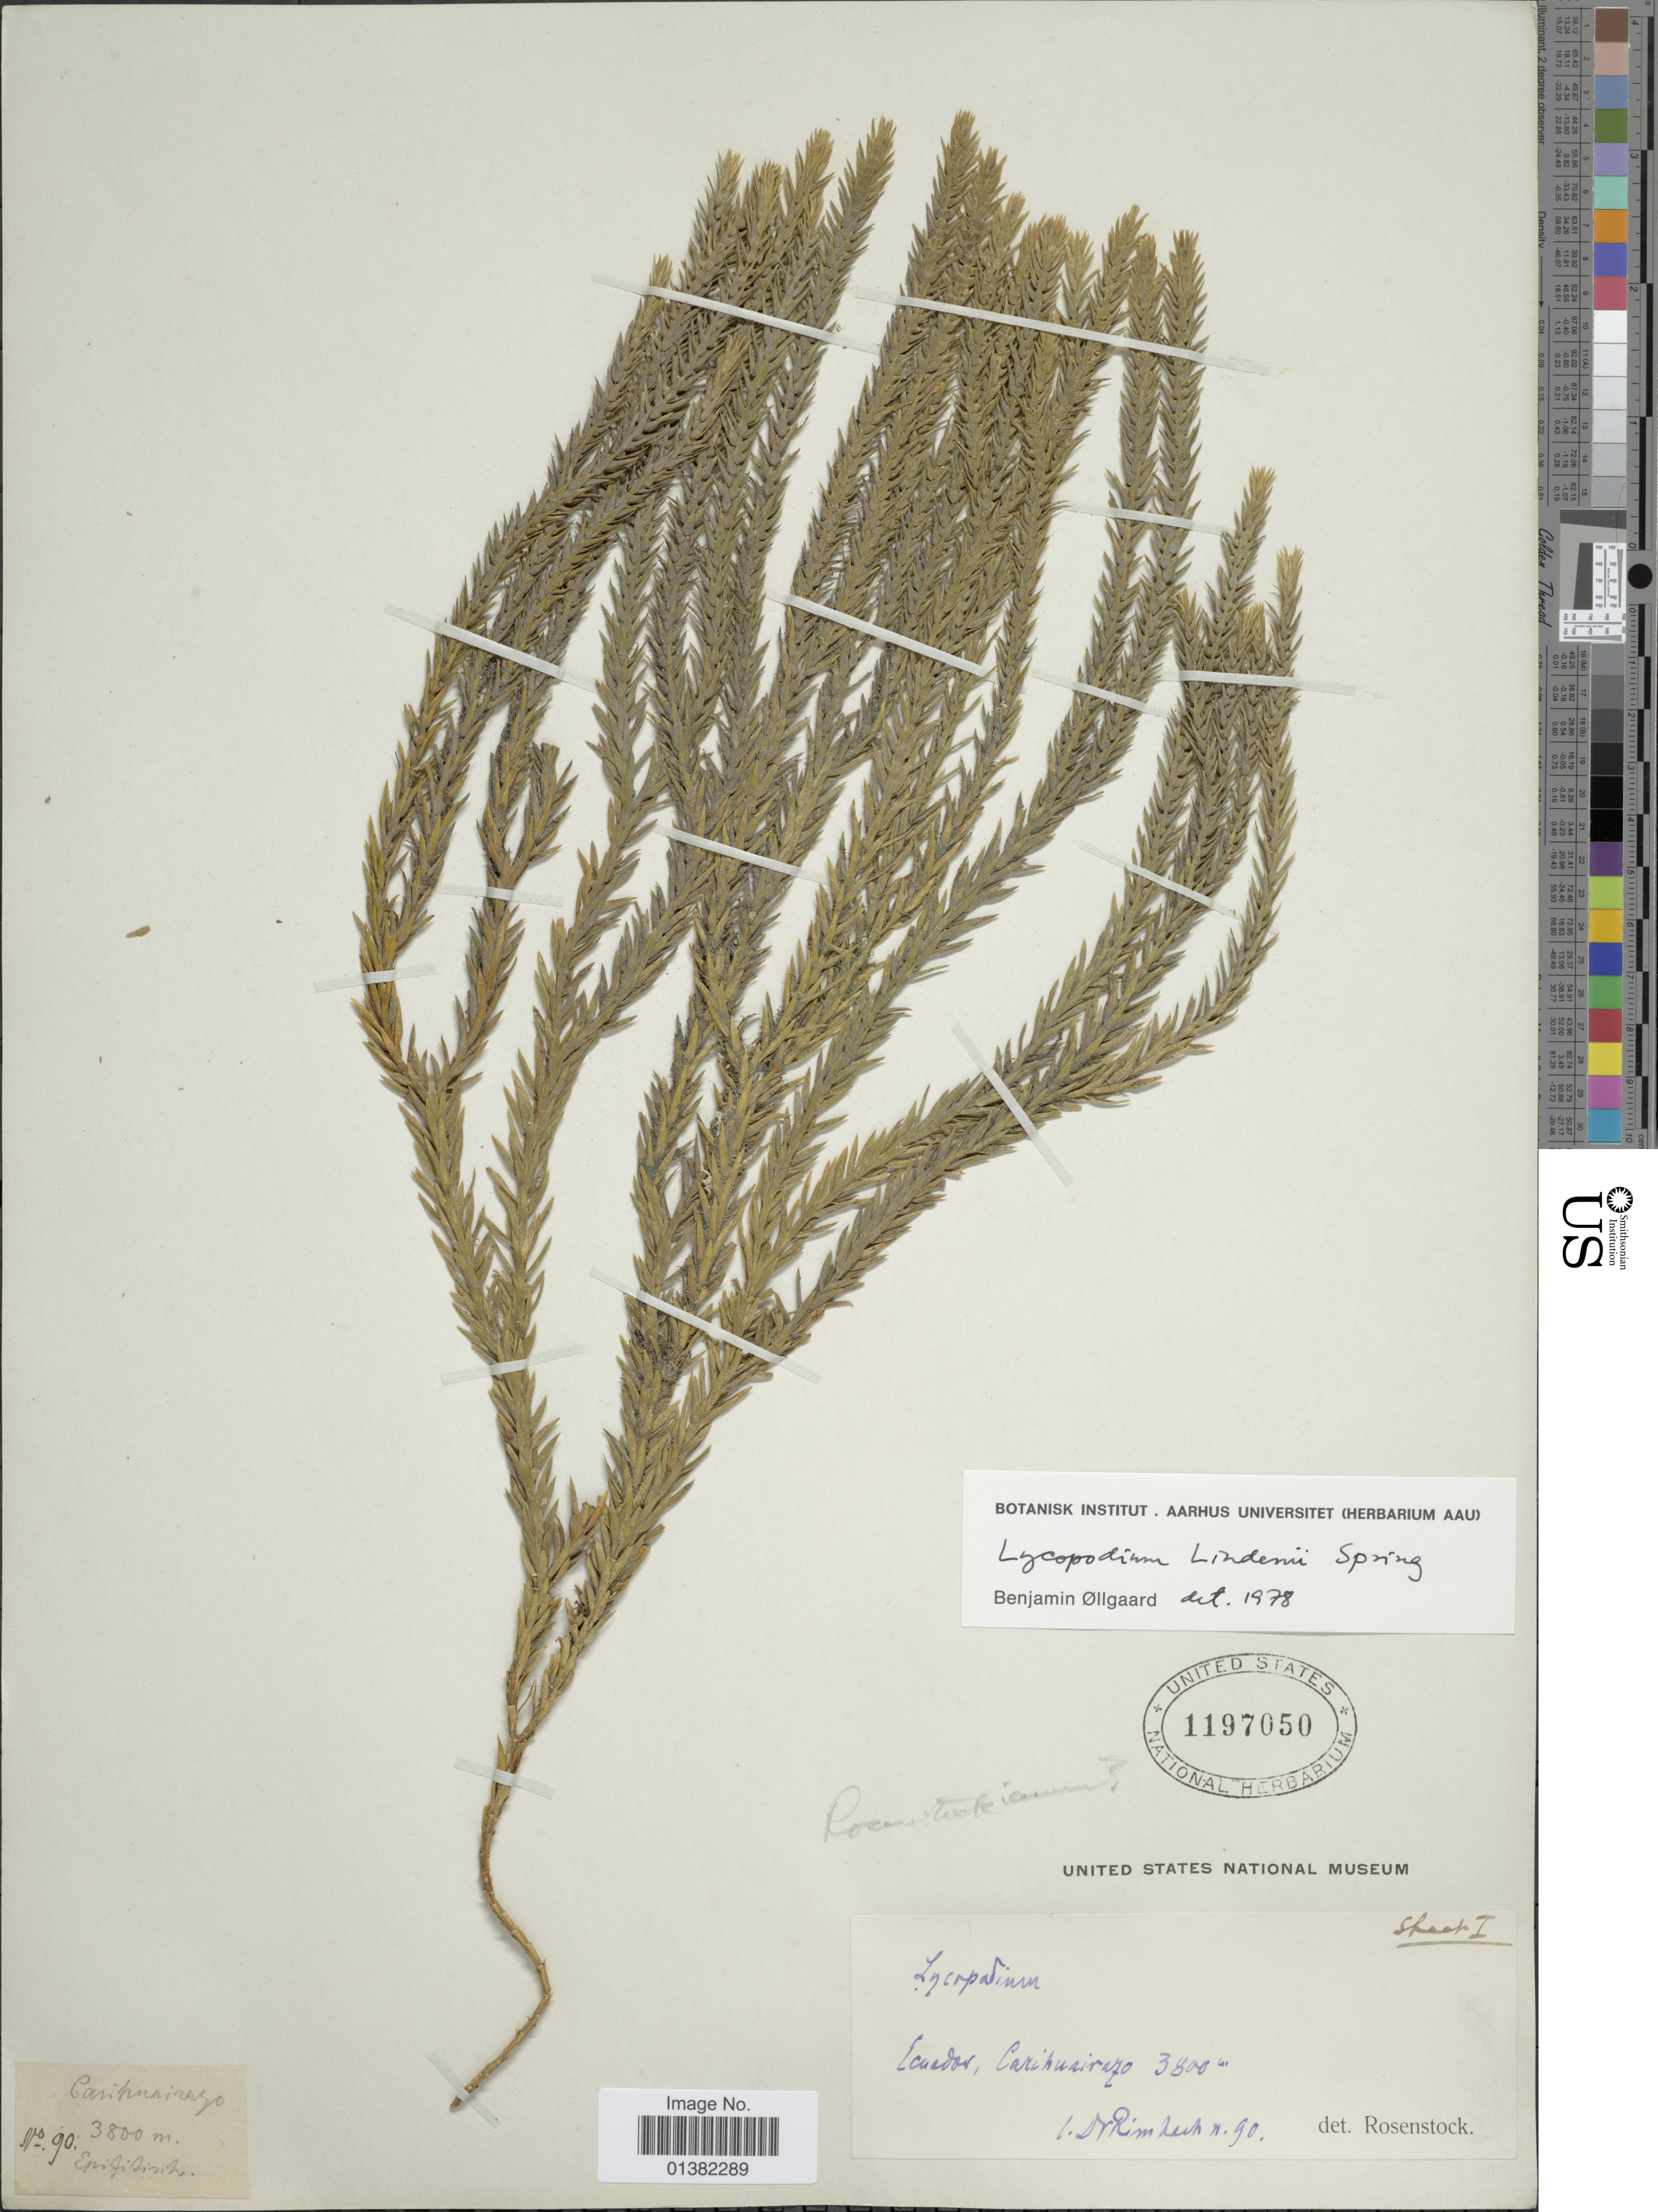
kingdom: Plantae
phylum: Tracheophyta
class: Lycopodiopsida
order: Lycopodiales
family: Lycopodiaceae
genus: Phlegmariurus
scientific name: Phlegmariurus lindenii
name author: (Spring) B. Øllg.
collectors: Rimbach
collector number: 90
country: Ecuador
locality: Carihuairazo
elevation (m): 3800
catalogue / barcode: US 1197050